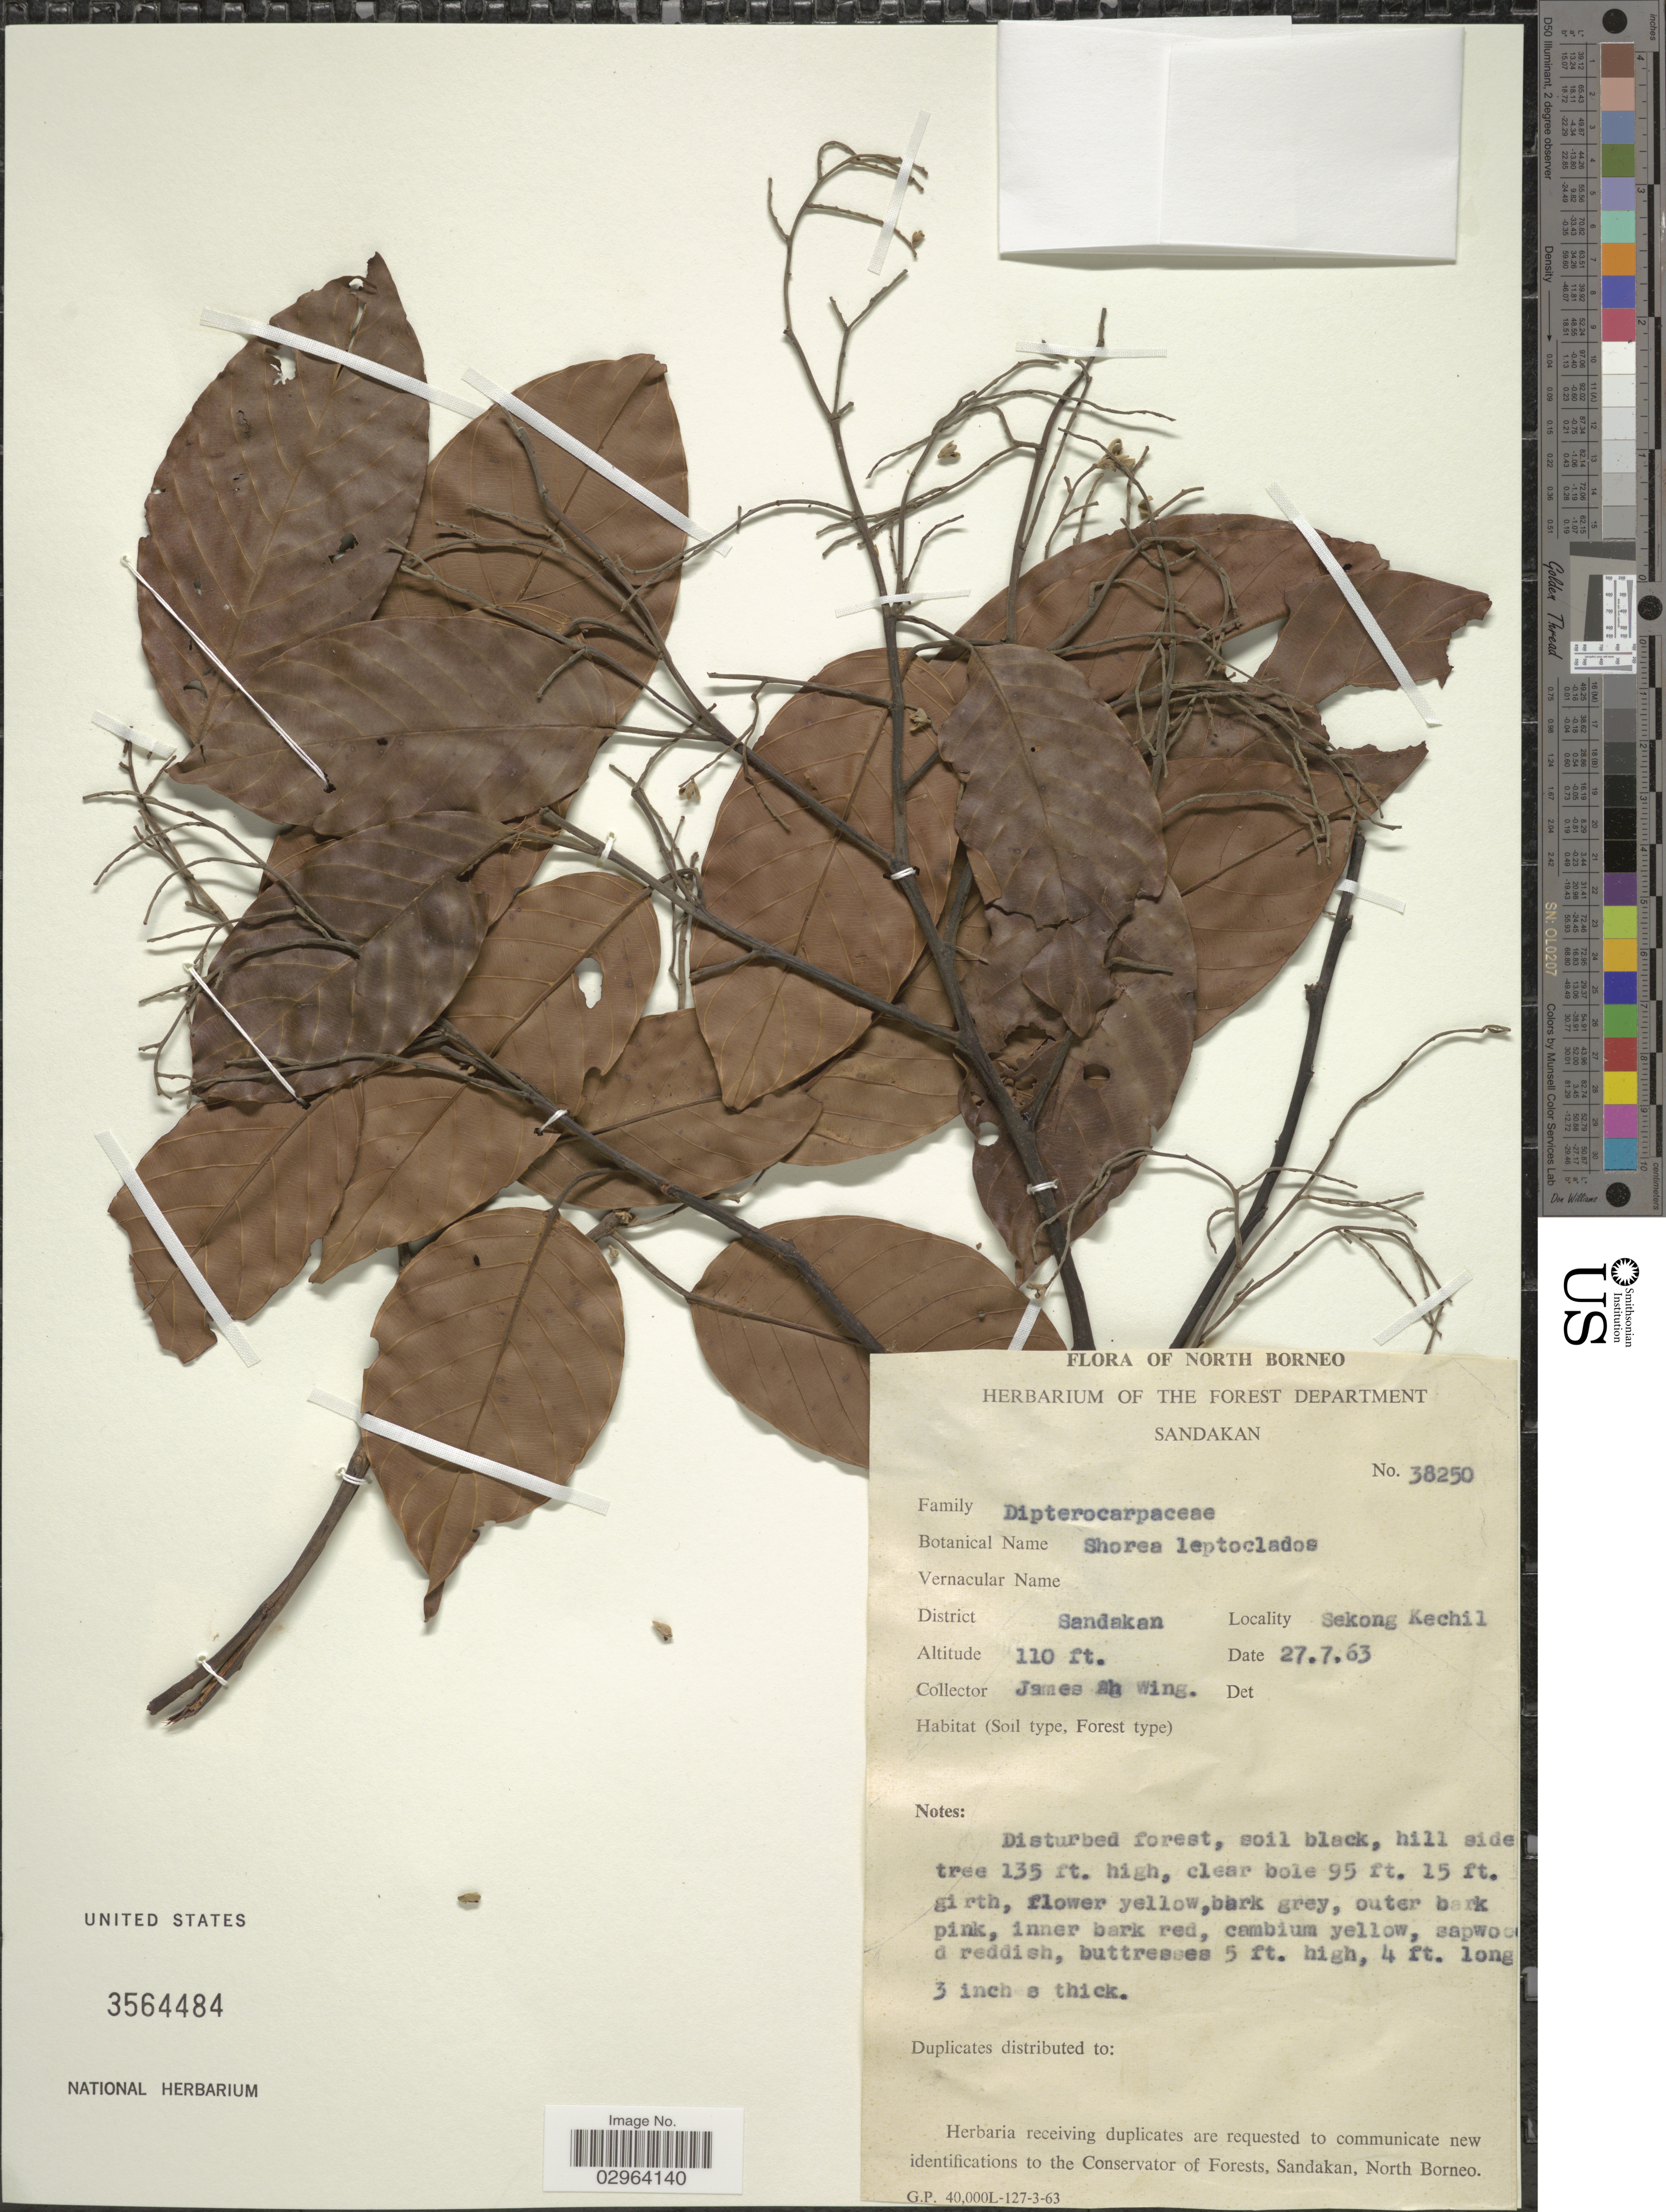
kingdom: Plantae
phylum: Tracheophyta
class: Magnoliopsida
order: Malvales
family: Dipterocarpaceae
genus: Rubroshorea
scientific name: Rubroshorea johorensis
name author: (Foxw.) P.S. Ashton & J. Heck.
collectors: J. Ahwing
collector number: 38250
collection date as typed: Transcribed d/m/y: 27/7/63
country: Malaysia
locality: North Borneo. District Sandakan. Sekong Kechil.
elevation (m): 34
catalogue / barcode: US 3564484